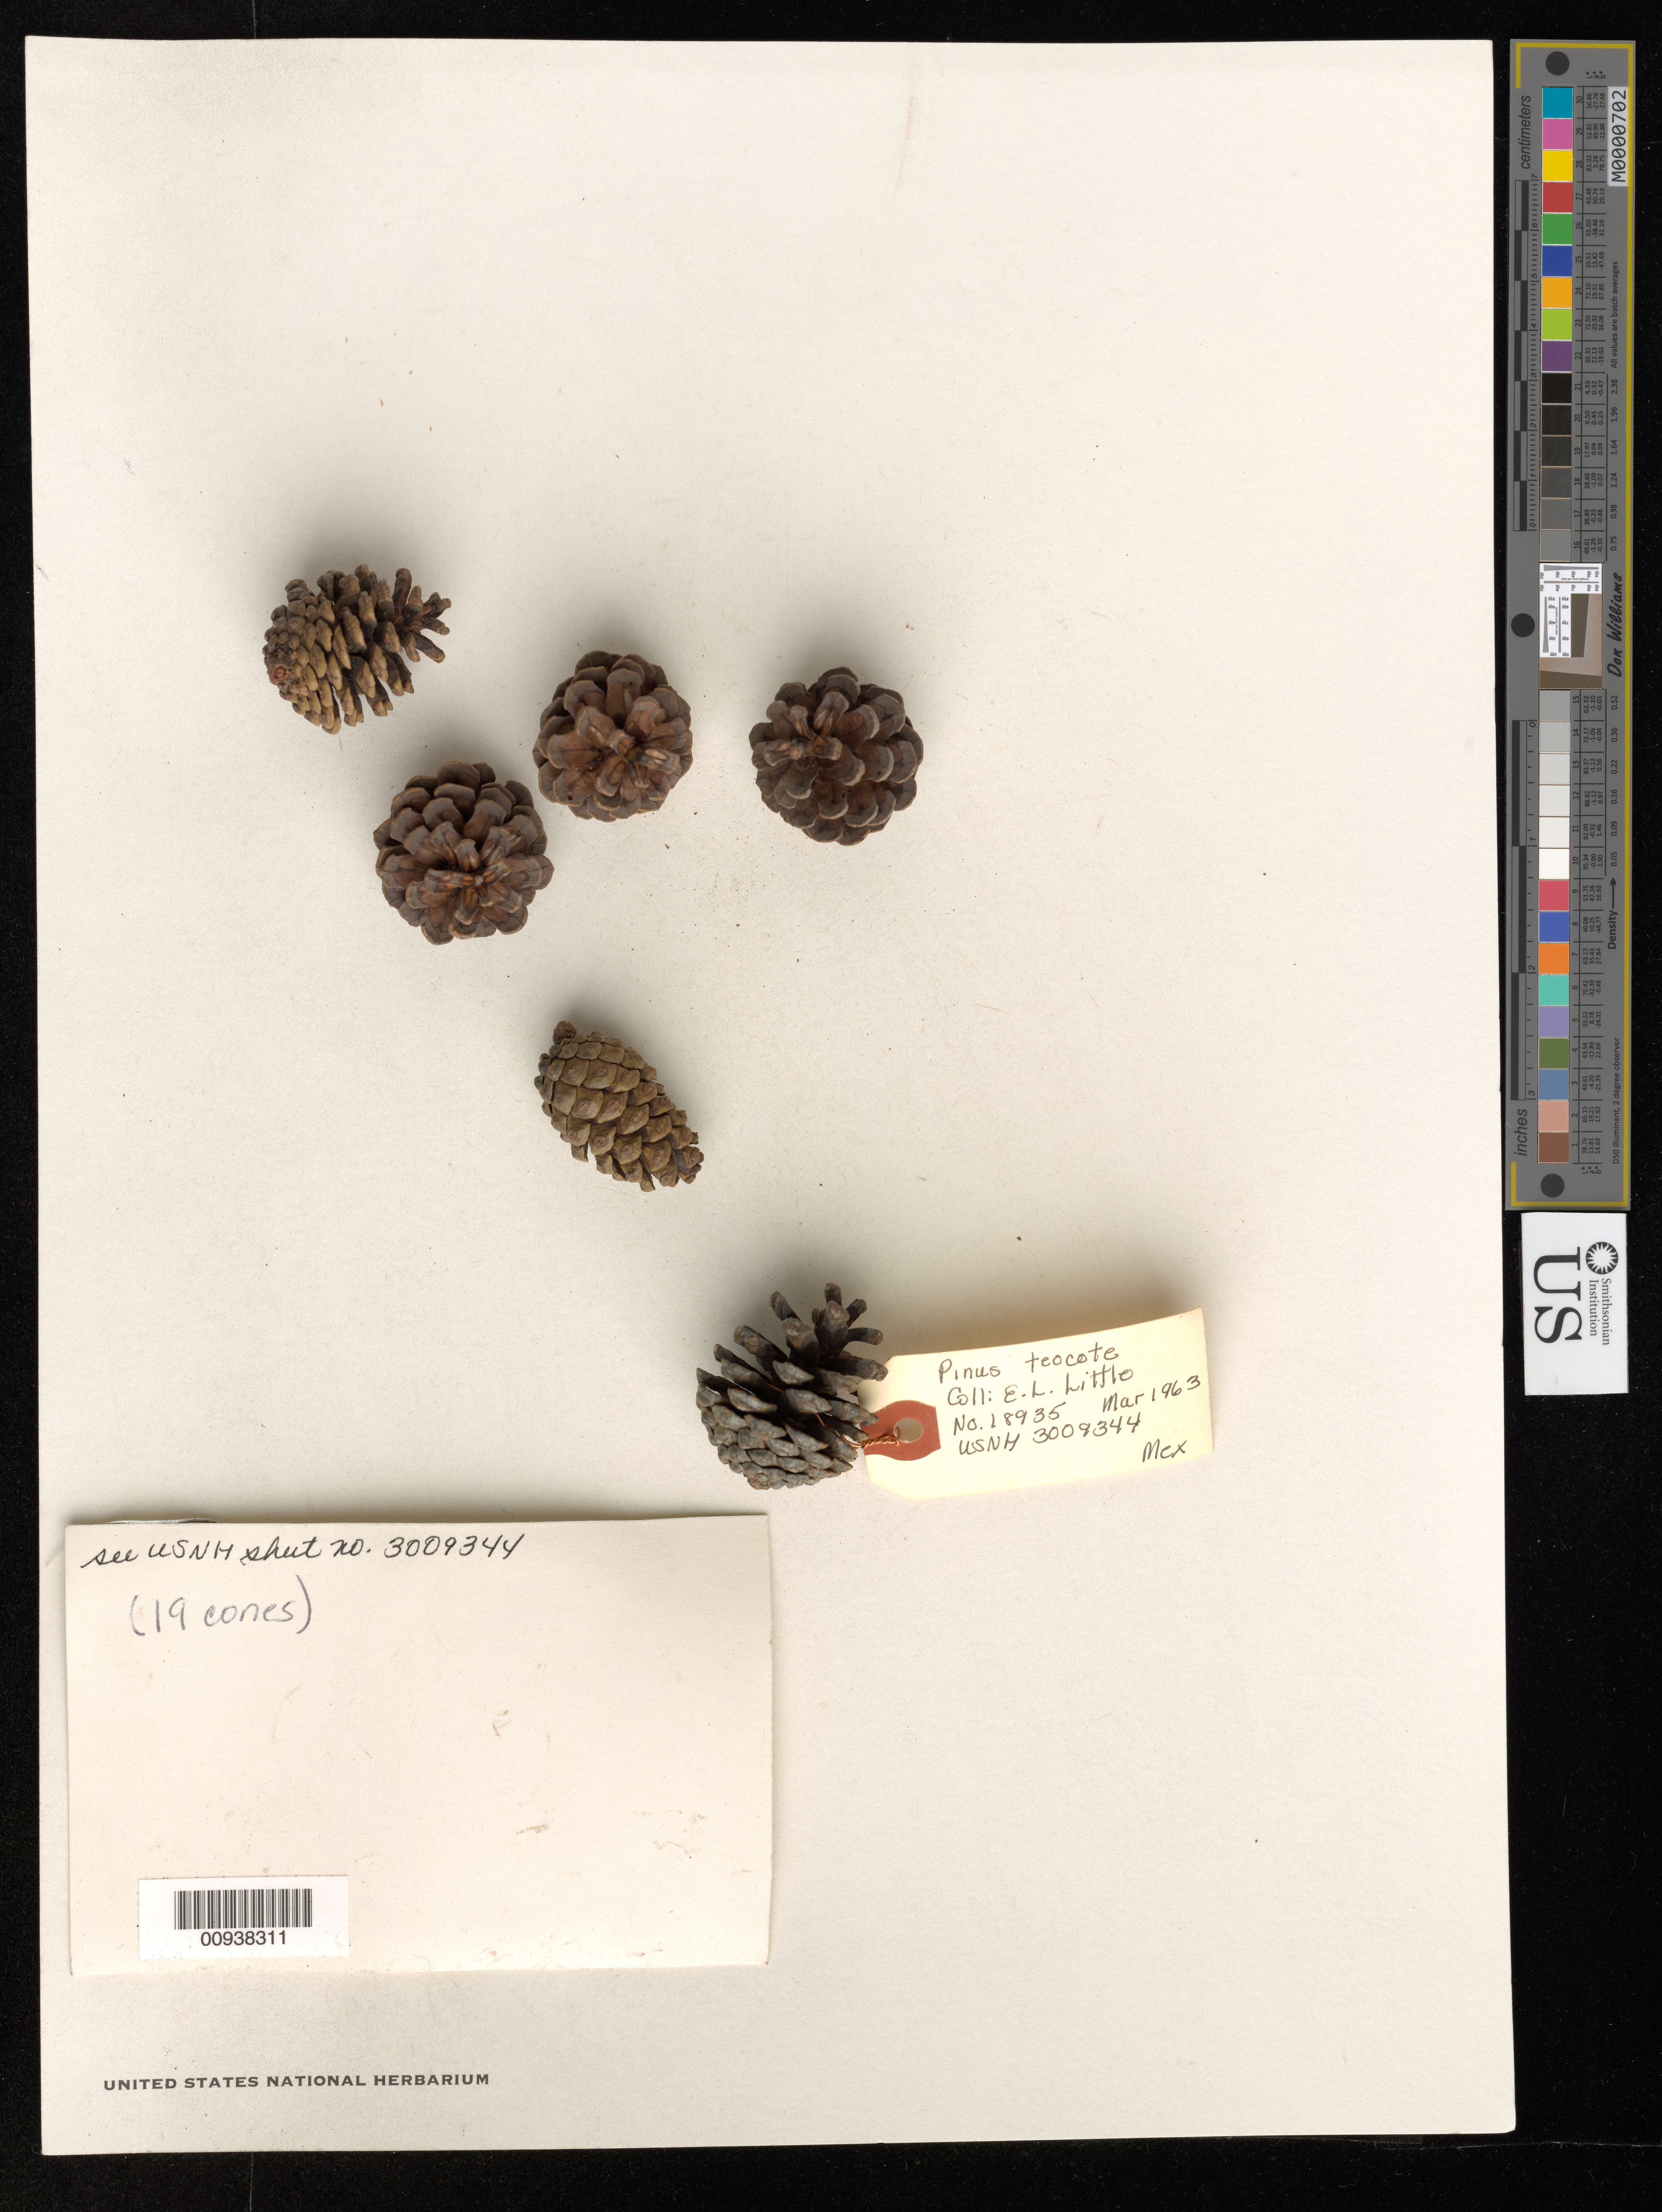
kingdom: Plantae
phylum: Tracheophyta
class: Pinopsida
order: Pinales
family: Pinaceae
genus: Pinus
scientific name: Pinus teocote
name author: Schltdl. & Cham.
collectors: E. L. Little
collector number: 18935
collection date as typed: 22 Mar 1963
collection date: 1963-03-22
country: Mexico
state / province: Durango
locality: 32 mi. W of Durango, km. 1013.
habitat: Pine forest. Associated plants Pinus engelmannii, P. leiophylla. Soil Volcanic rocky.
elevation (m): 2499